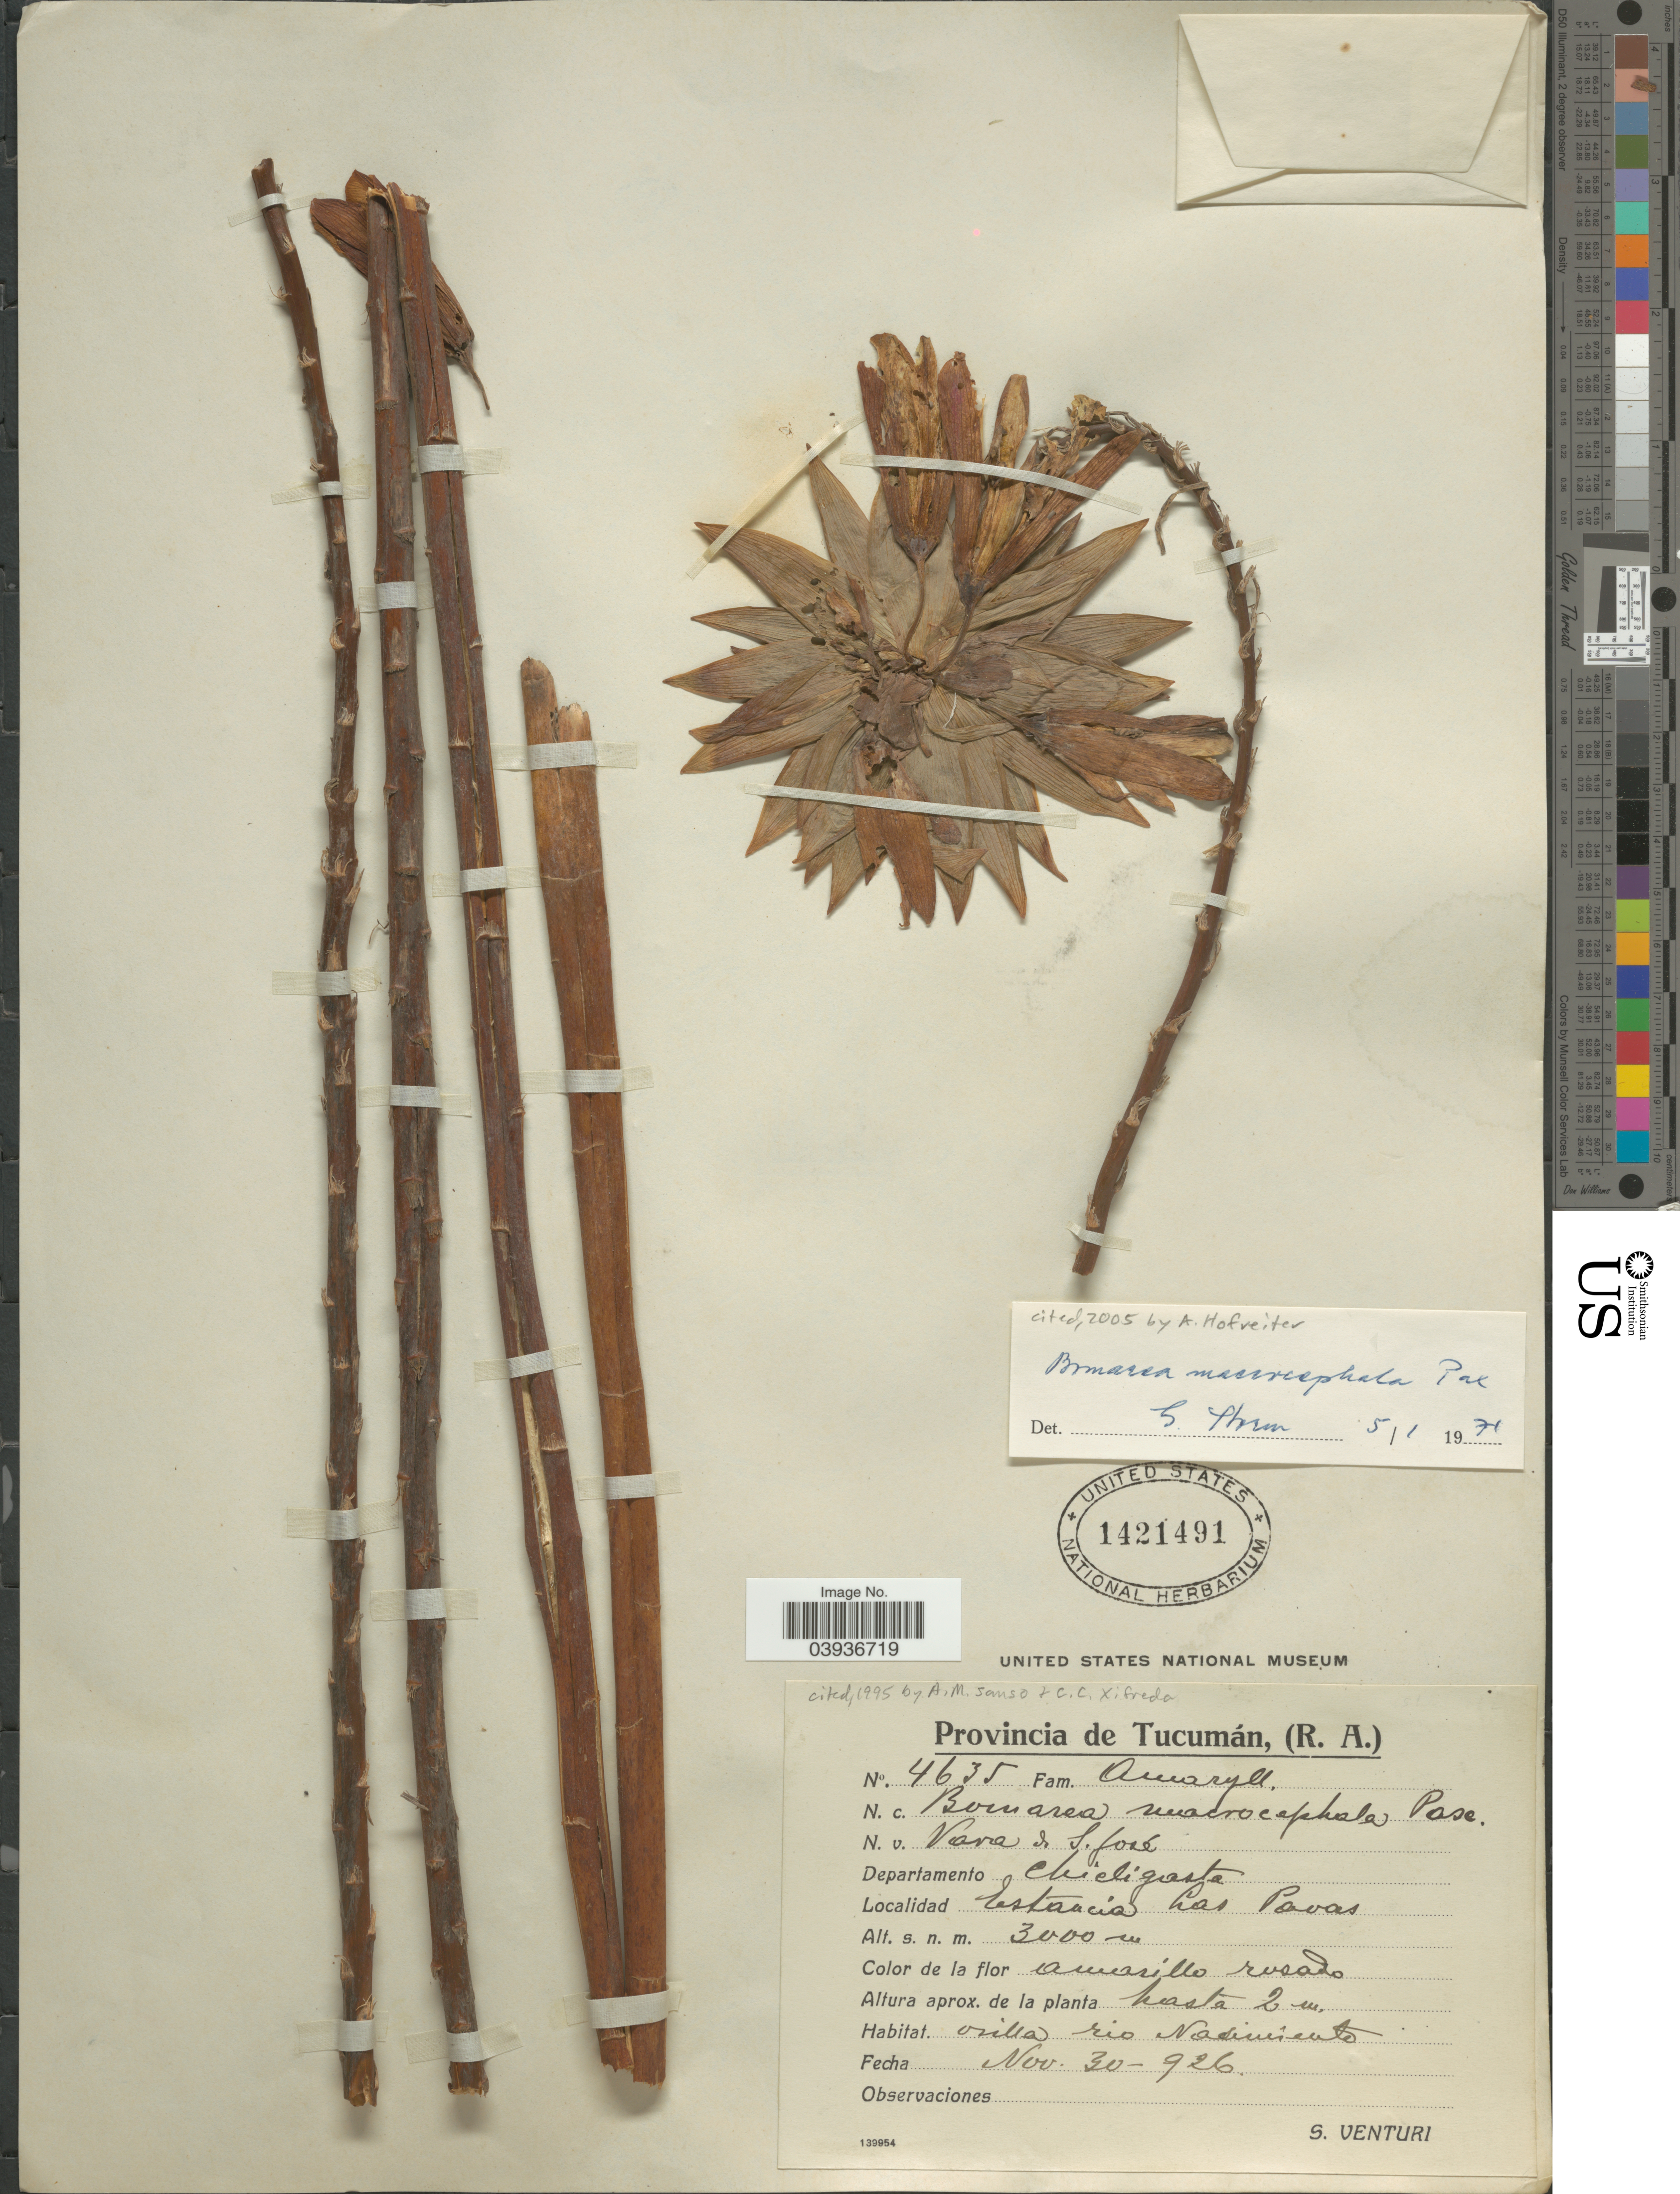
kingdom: Plantae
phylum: Tracheophyta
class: Liliopsida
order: Liliales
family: Alstroemeriaceae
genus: Bomarea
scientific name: Bomarea macrocephala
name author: Pax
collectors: S. Venturi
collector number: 4635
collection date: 1926-11-30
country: Argentina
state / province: Tucuman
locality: Departamento Chicligasta. Estancia Las Pavas.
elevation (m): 3000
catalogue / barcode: US 1421491